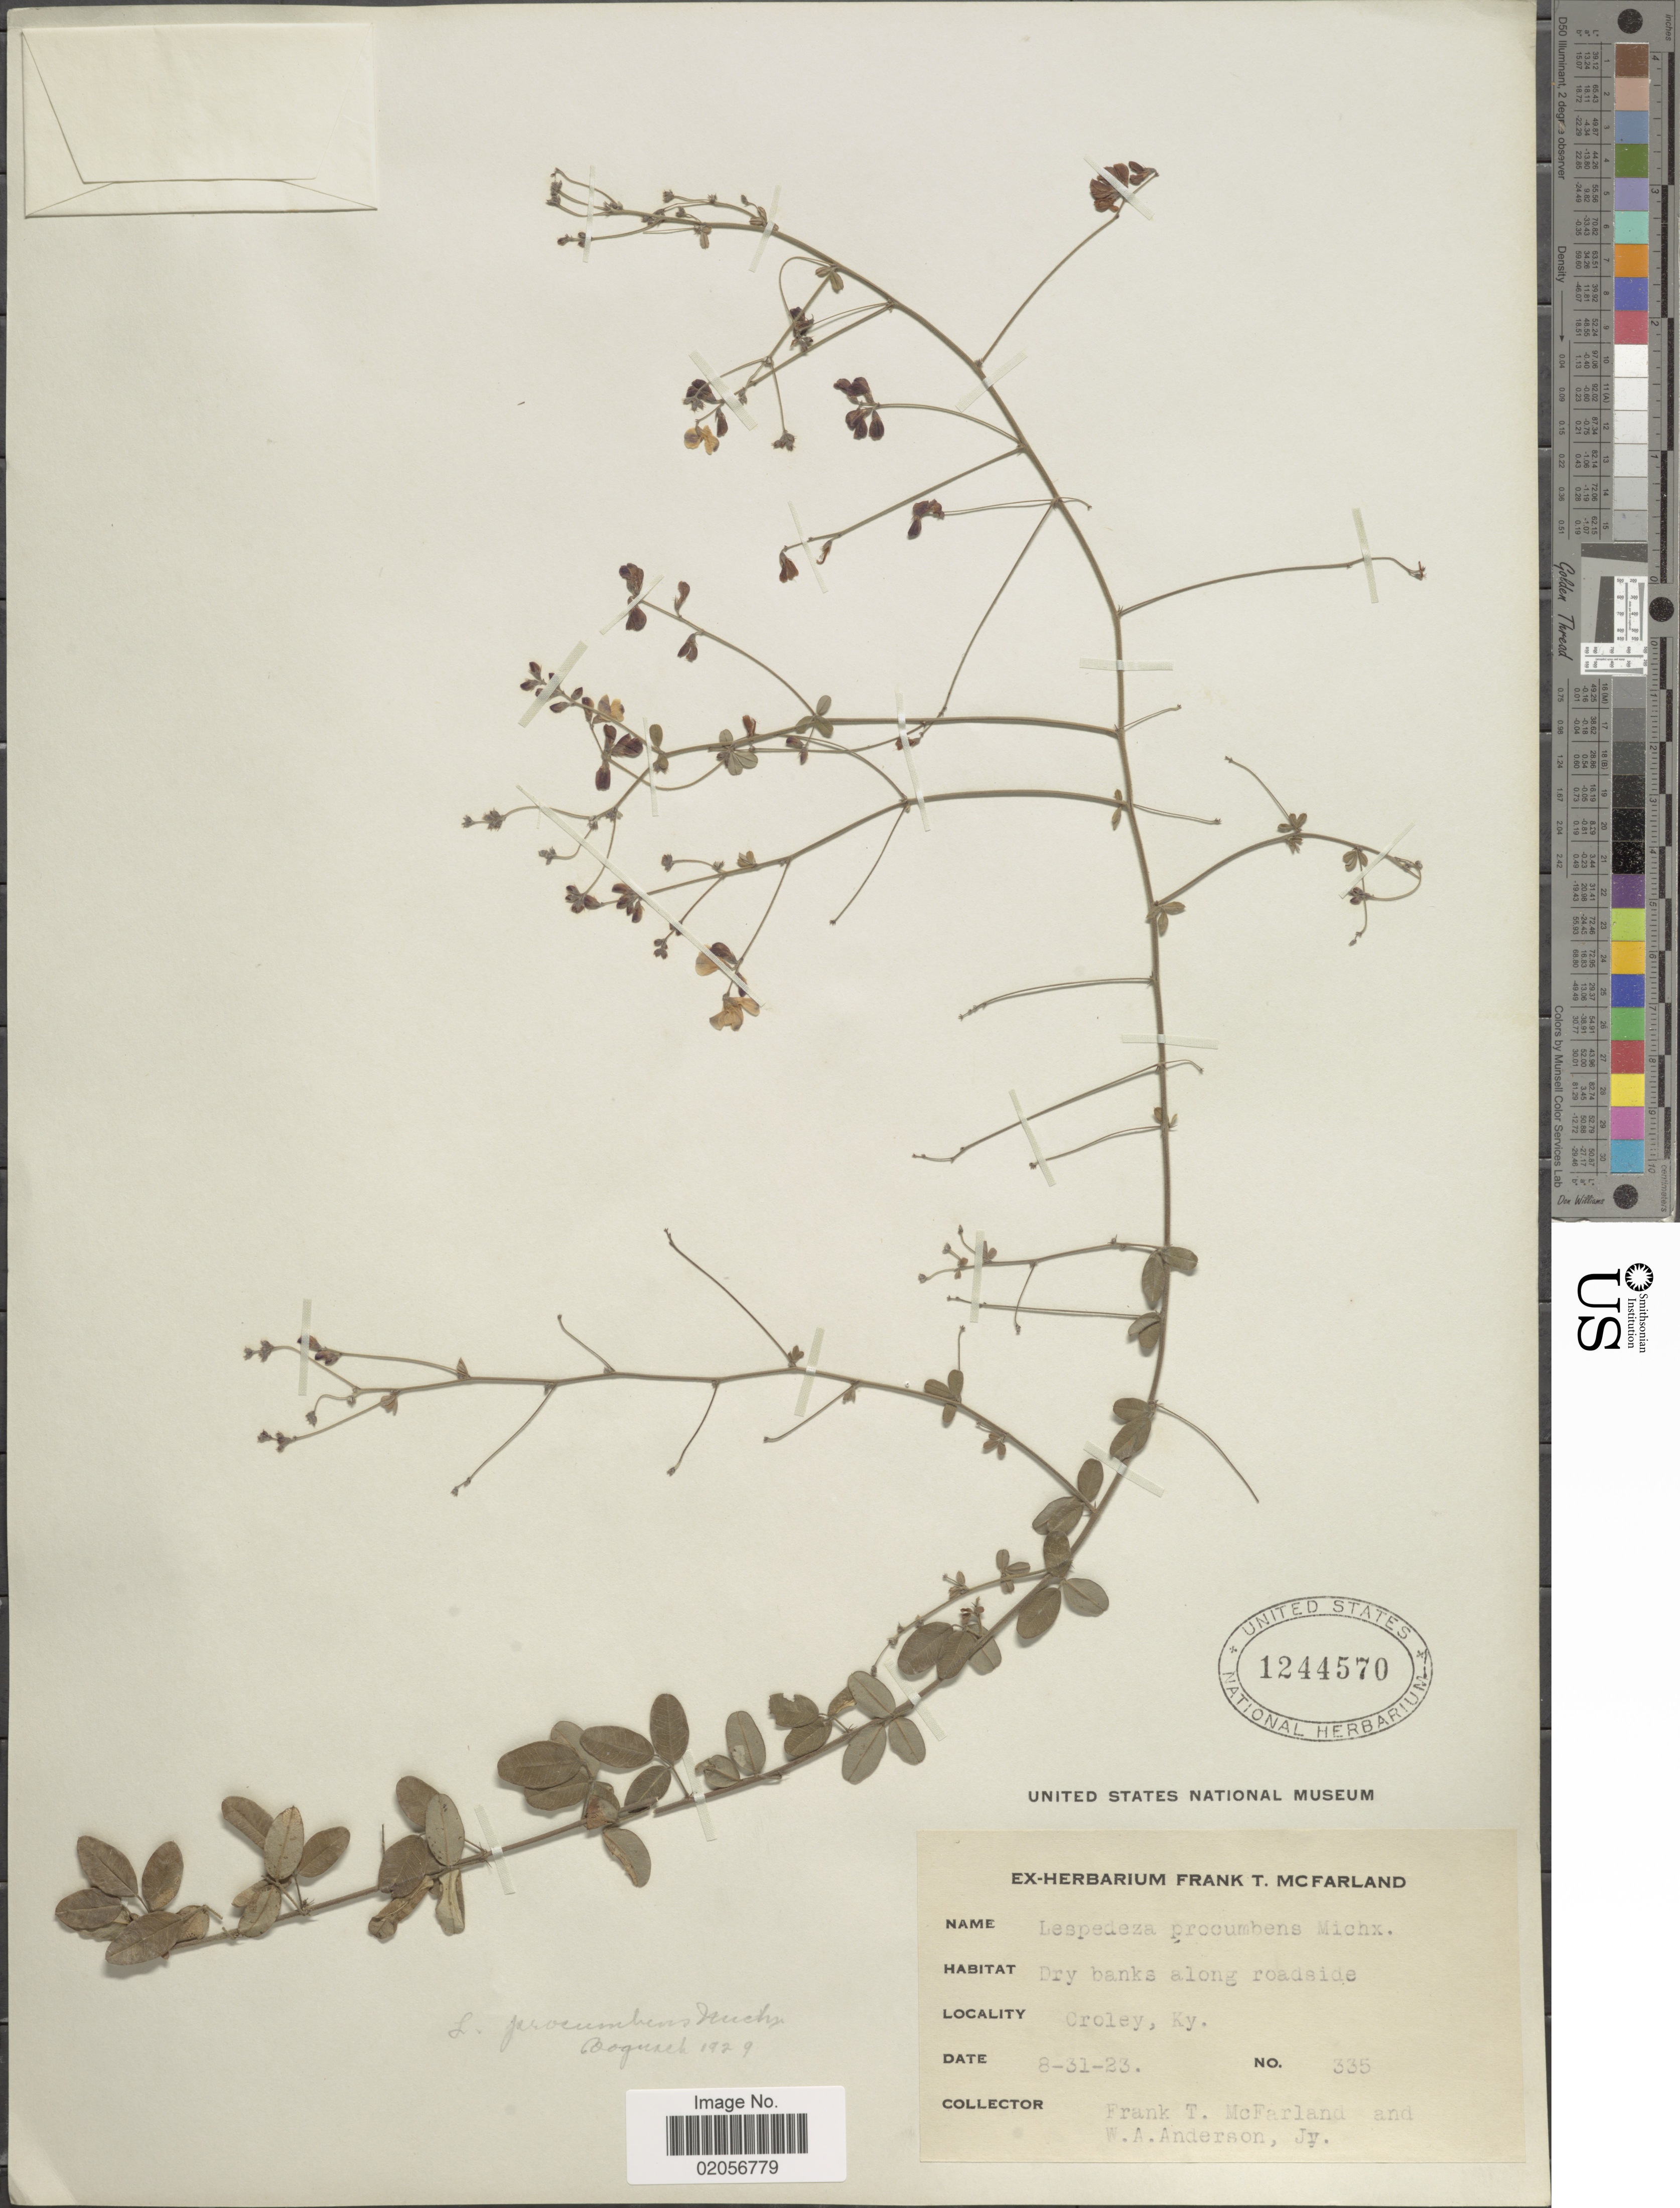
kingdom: Plantae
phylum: Tracheophyta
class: Magnoliopsida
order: Fabales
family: Fabaceae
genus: Lespedeza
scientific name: Lespedeza procumbens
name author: Michx.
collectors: F. McFarland & W. A. Anderson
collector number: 335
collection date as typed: Transcribed d/m/y: 31/8/23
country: United States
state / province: Kentucky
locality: Dry bank along roadside, Croley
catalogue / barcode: US 1244570